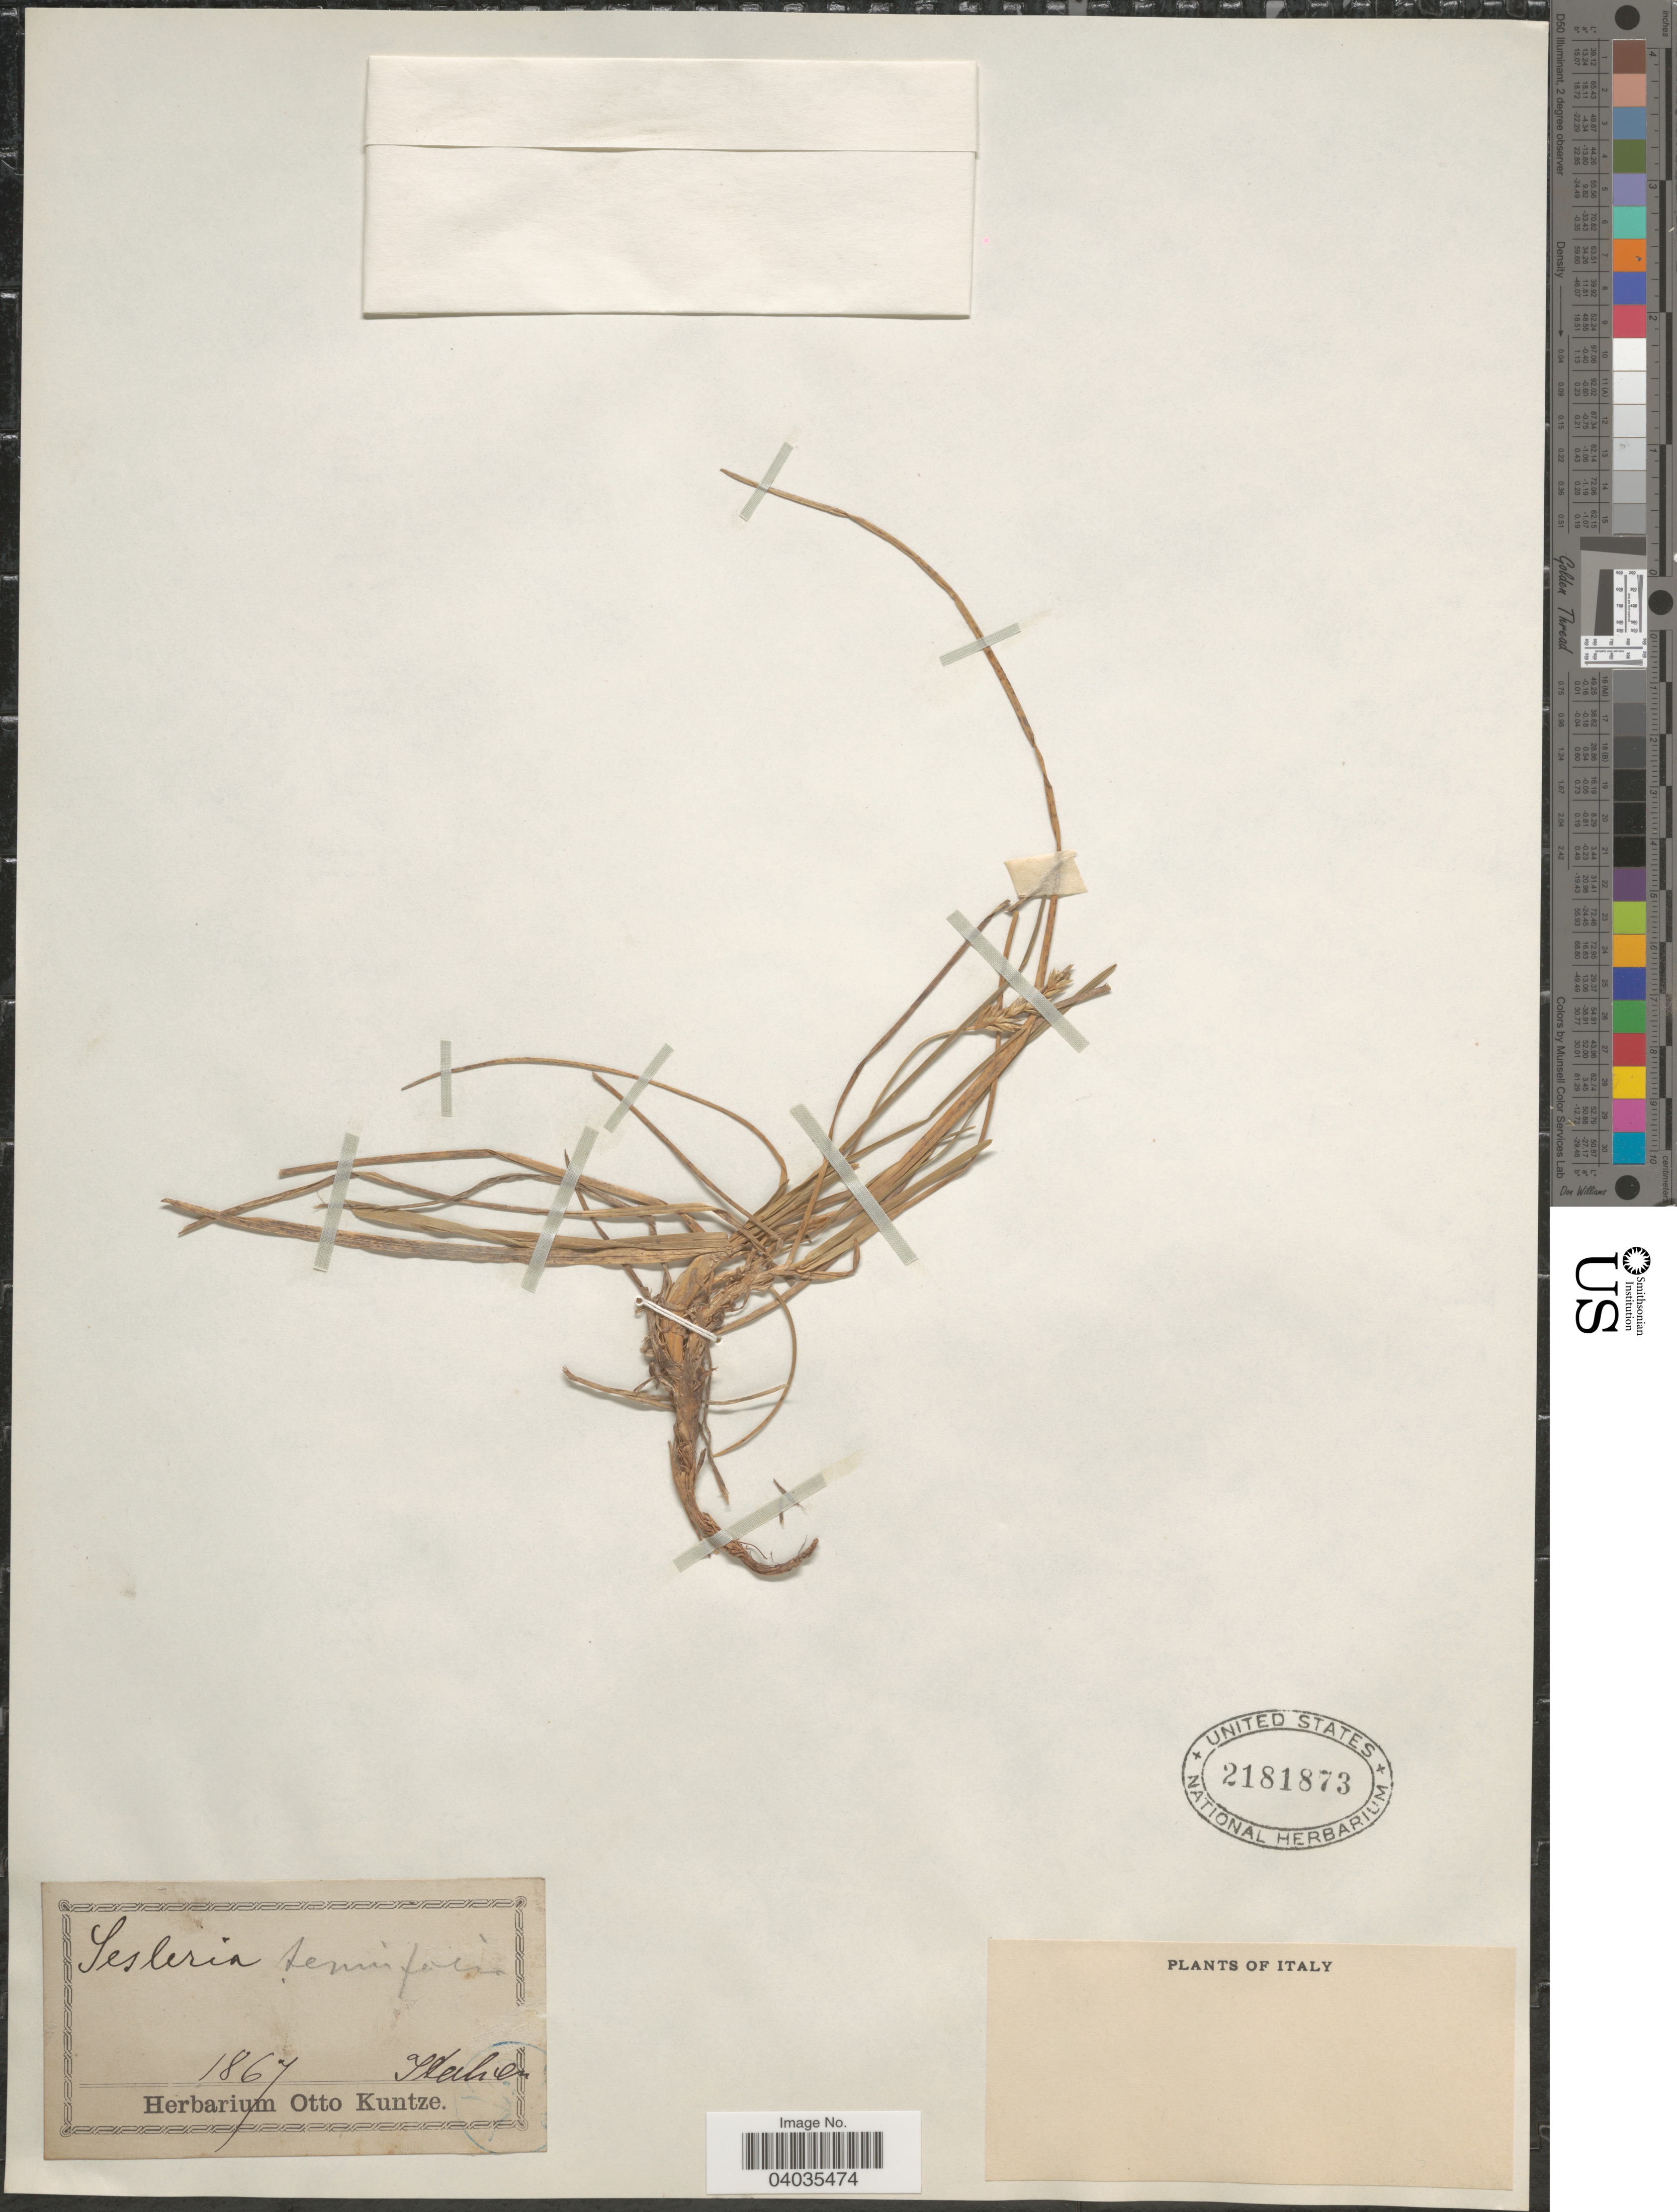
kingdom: Plantae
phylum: Tracheophyta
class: Liliopsida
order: Poales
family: Poaceae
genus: Sesleria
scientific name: Sesleria sp.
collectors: ex herb. Otto Kuntze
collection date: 1867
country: Italy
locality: Italien.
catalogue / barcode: US 2181873